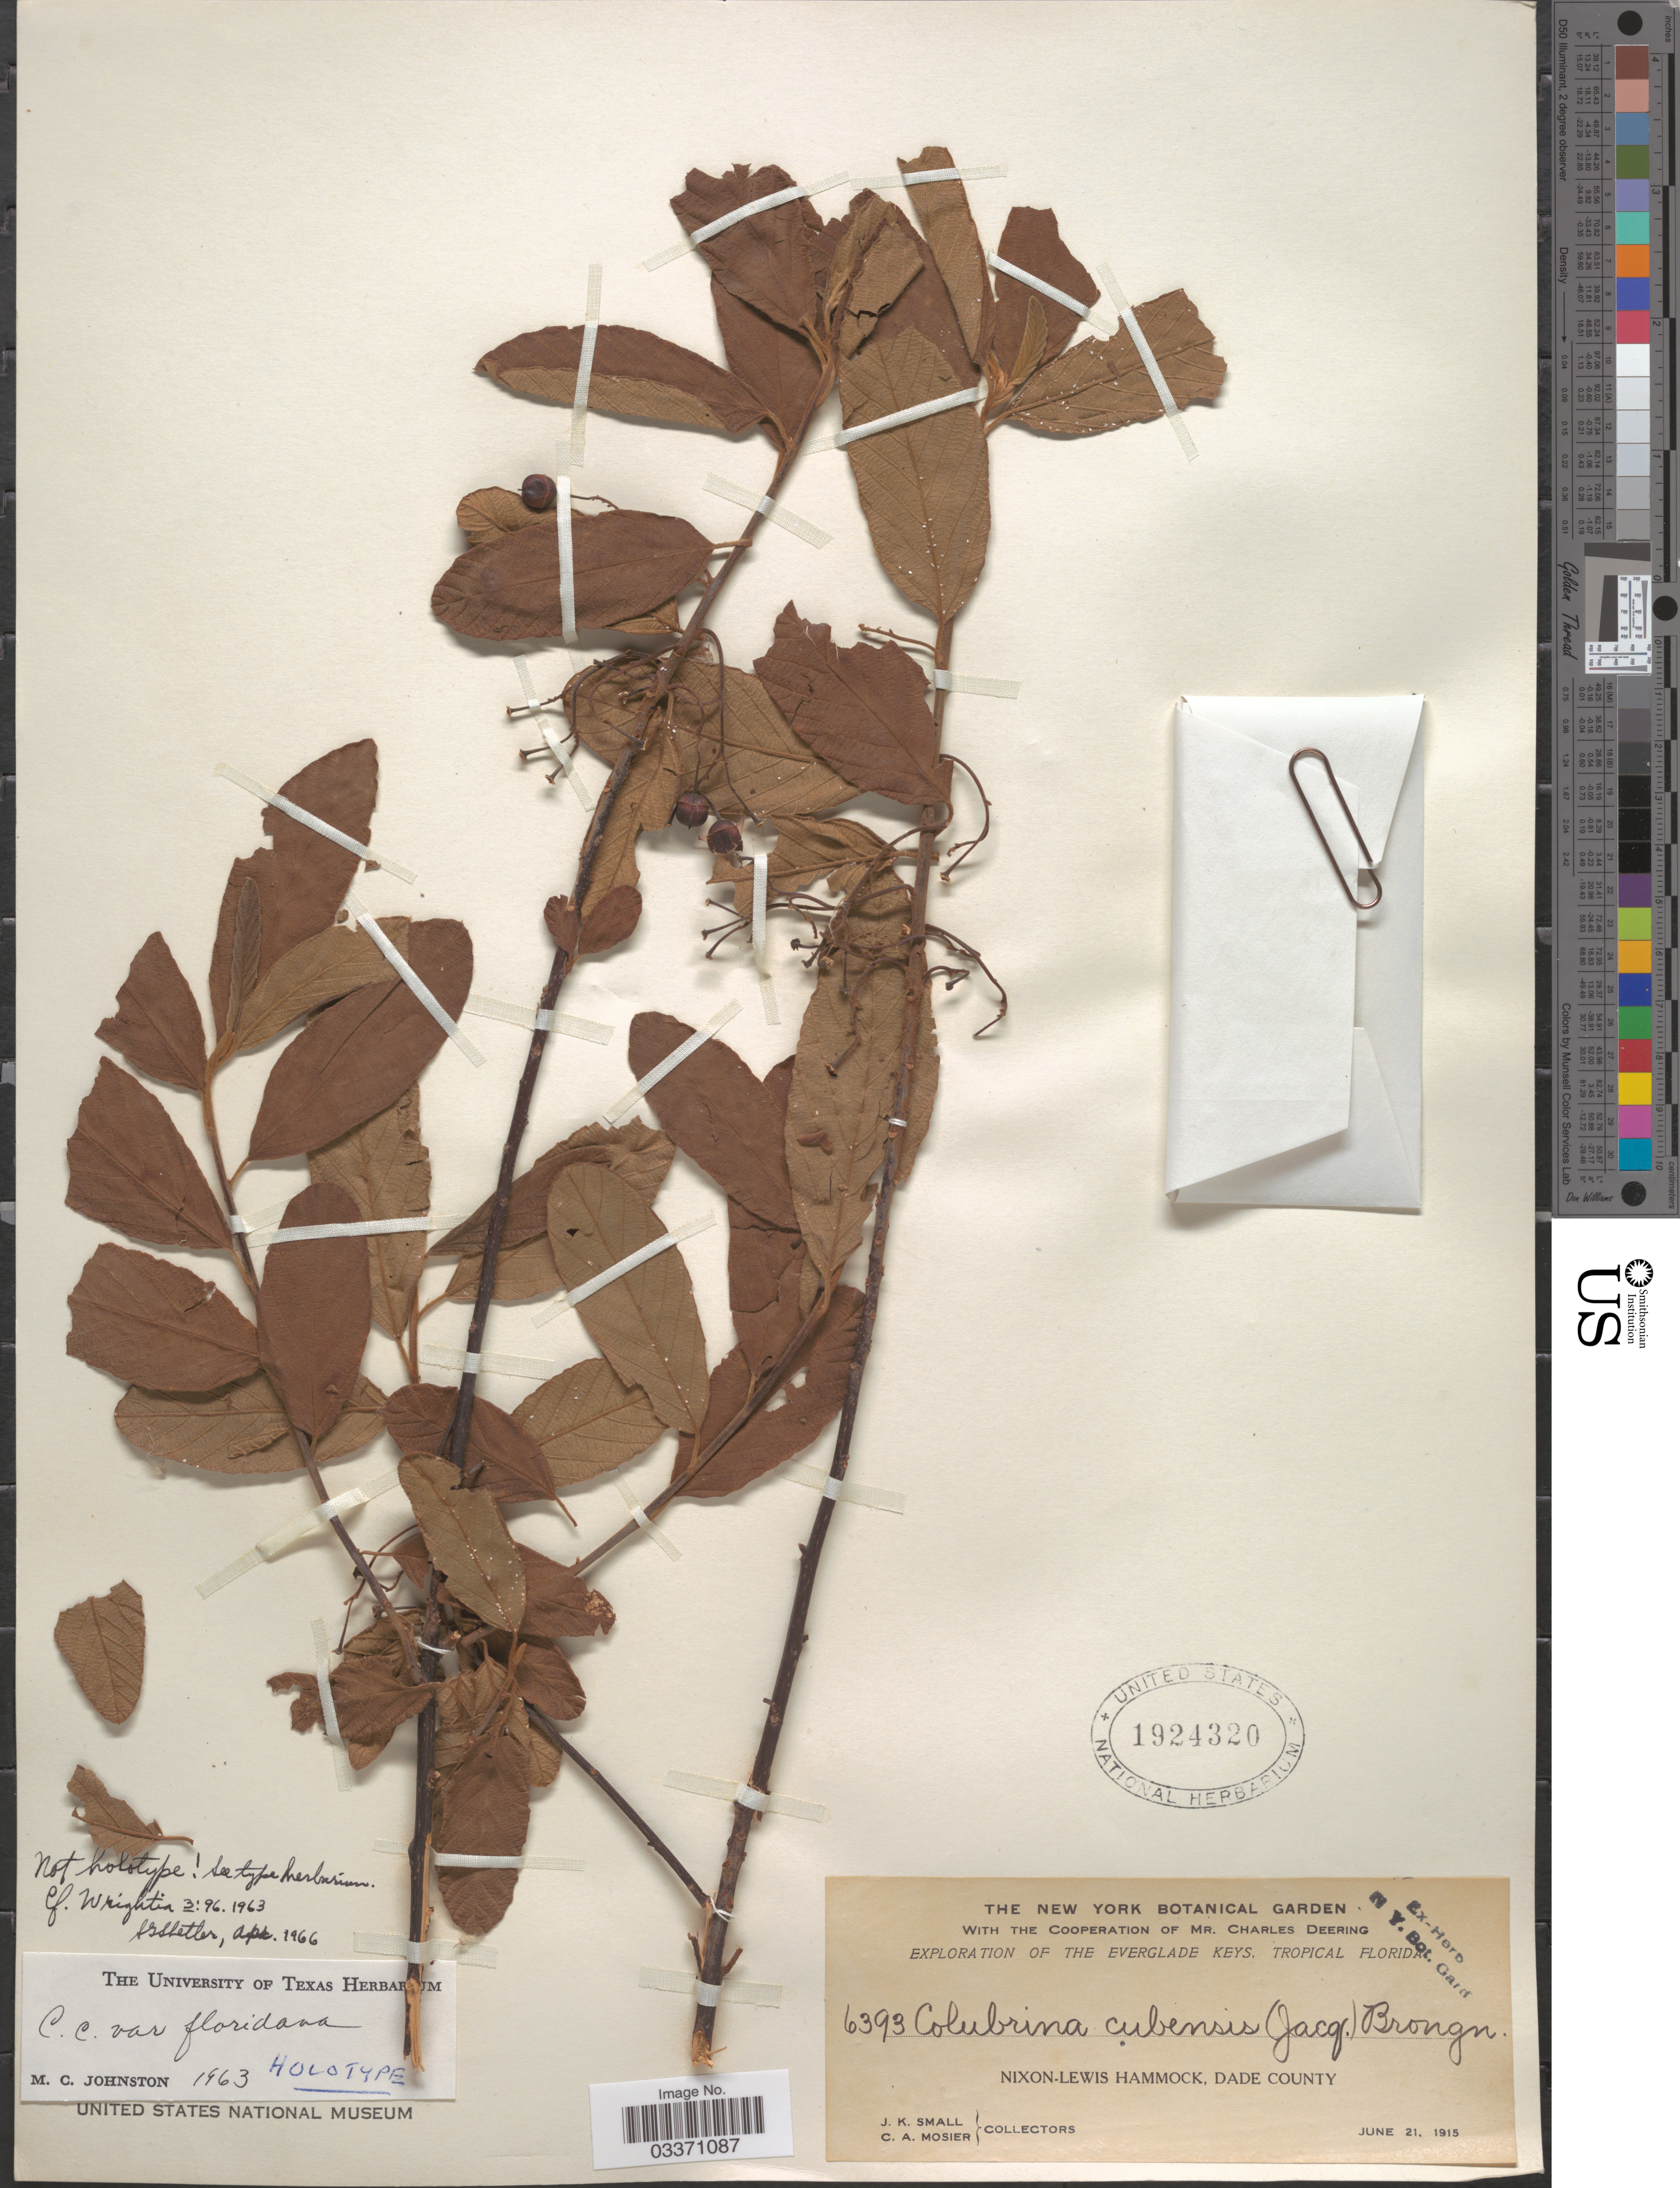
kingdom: Plantae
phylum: Tracheophyta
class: Magnoliopsida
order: Rosales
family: Rhamnaceae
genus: Colubrina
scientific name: Colubrina cubensis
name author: (Jacq.) Brongn.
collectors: J. K. Small & C. A. Mosier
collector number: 6393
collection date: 1915-06-21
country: United States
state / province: Florida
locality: Nixon-Lewis Hammock, Dade County.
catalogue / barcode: US 1924320